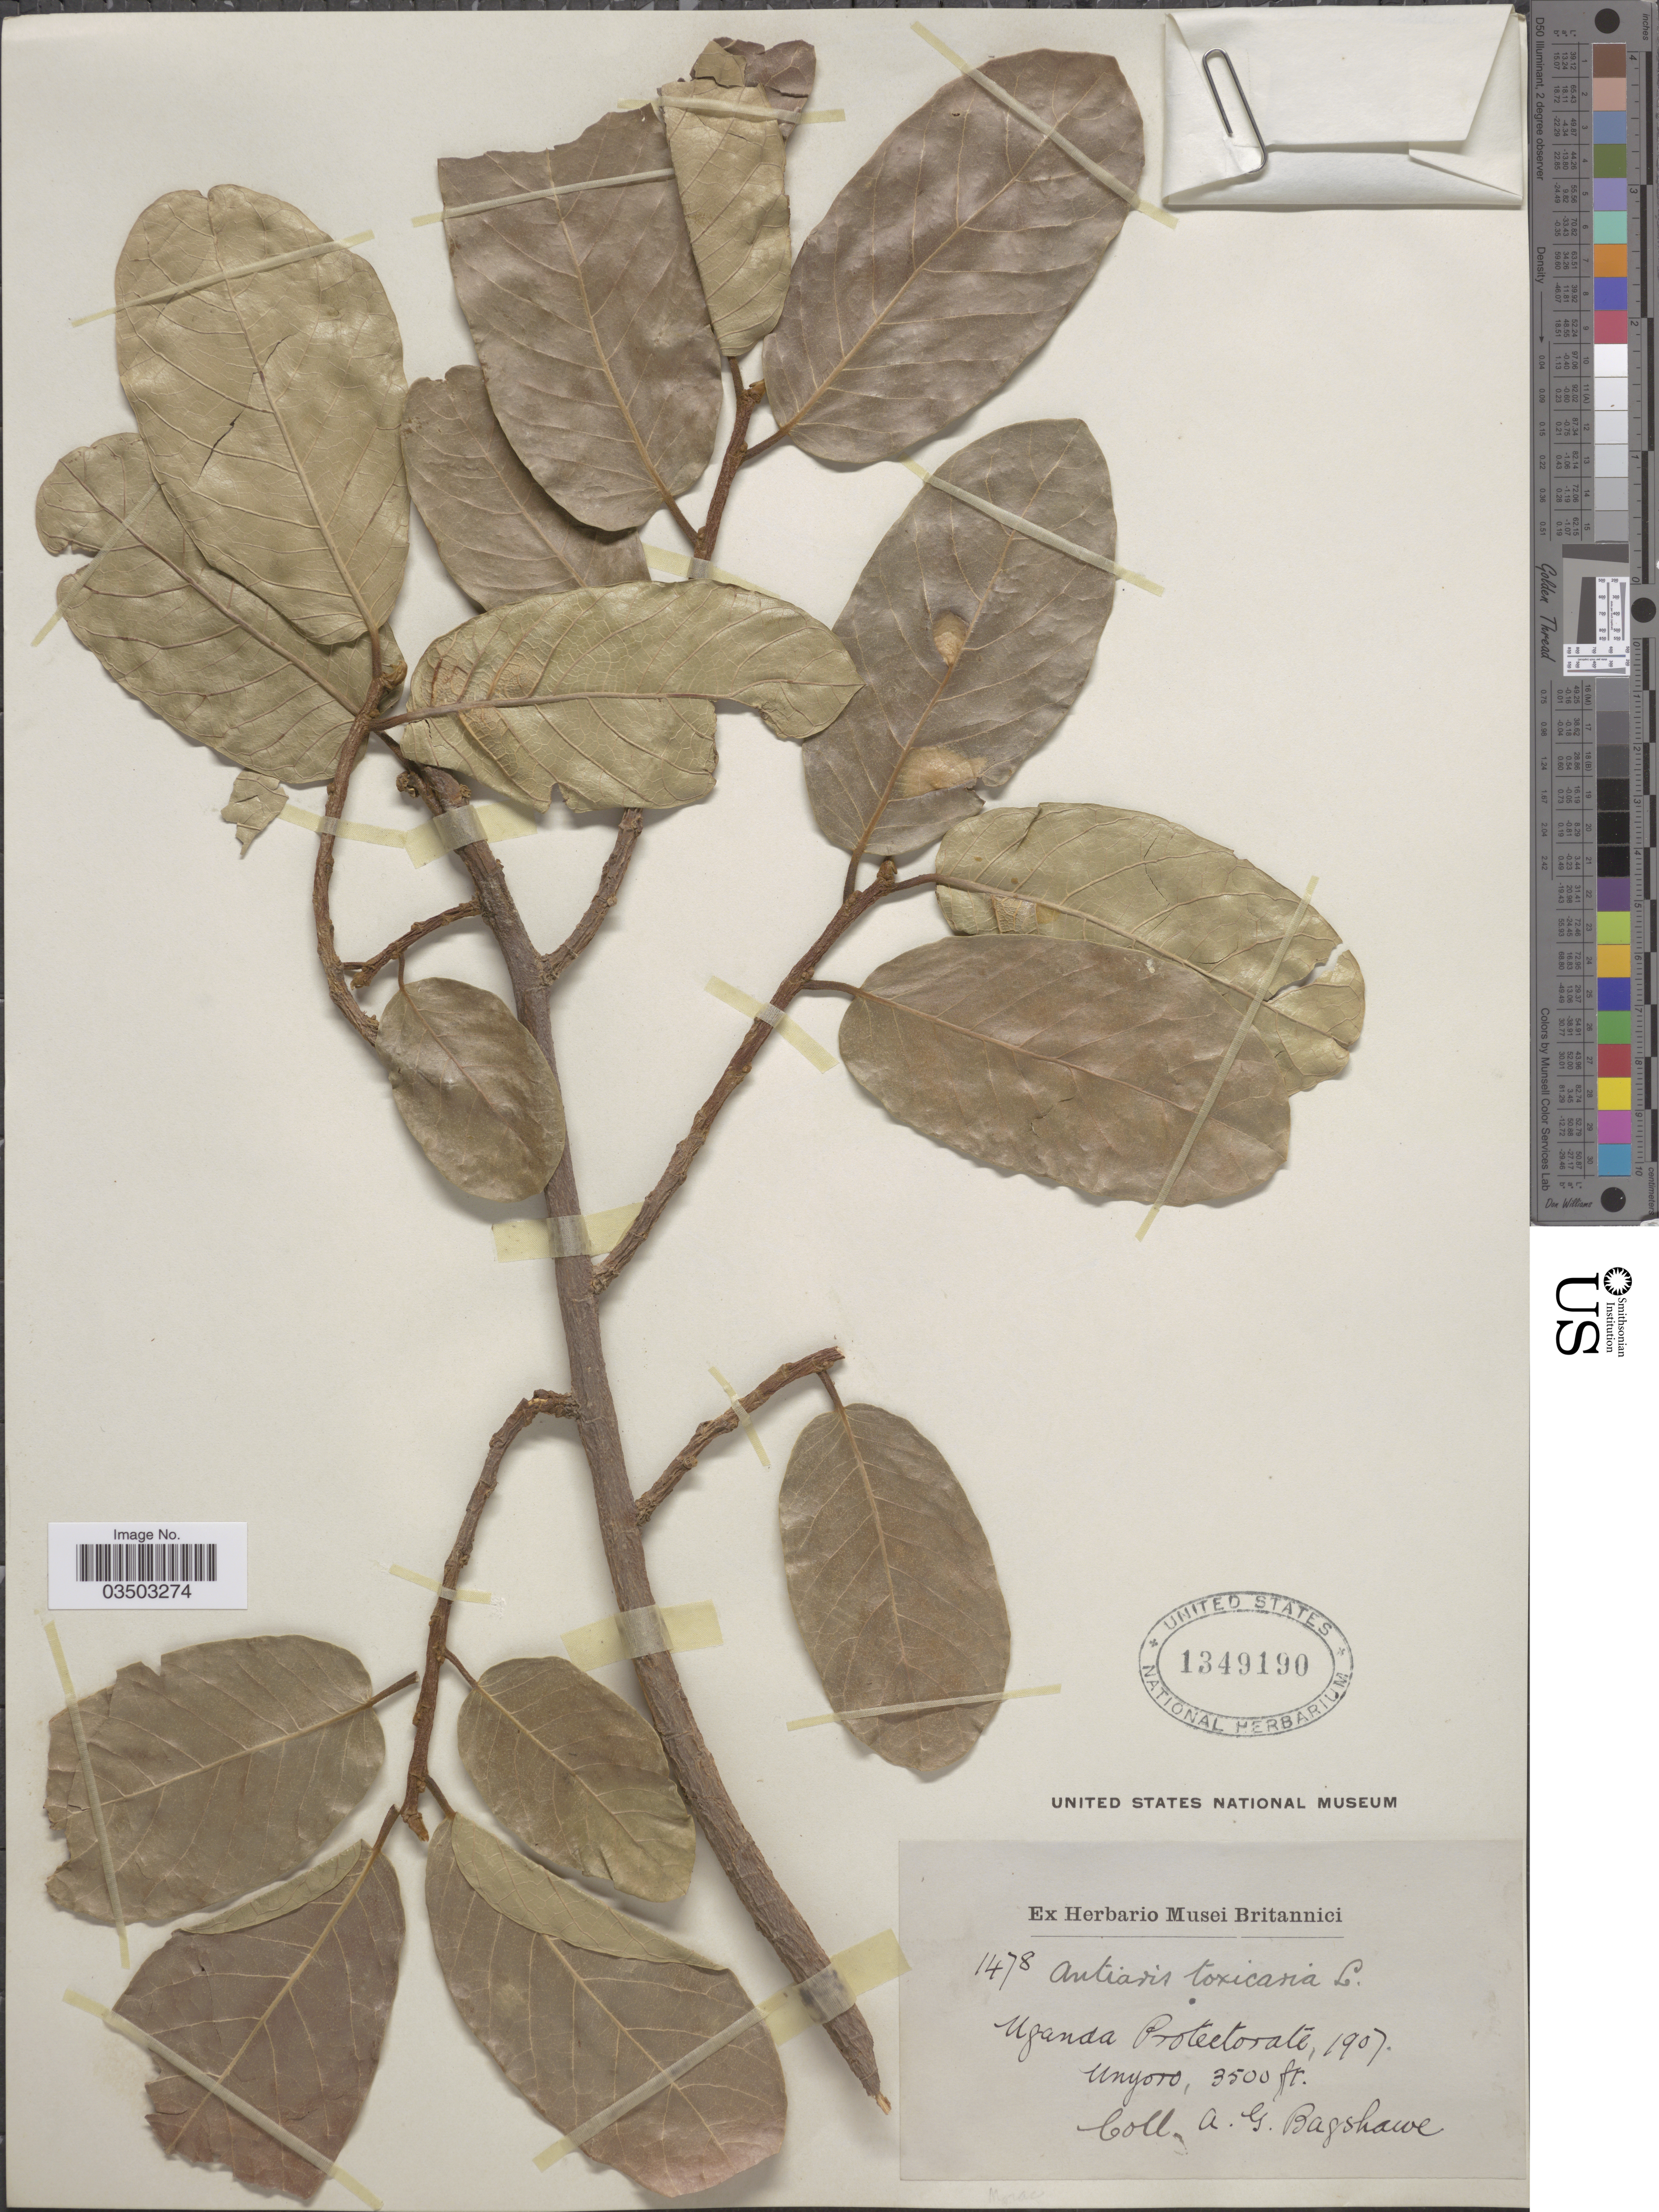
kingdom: Plantae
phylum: Tracheophyta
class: Magnoliopsida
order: Rosales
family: Moraceae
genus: Antiaris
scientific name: Antiaris toxicaria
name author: Lesch.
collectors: A. Bagshawe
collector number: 1478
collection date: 1907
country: Uganda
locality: Uganda Protectorate, Unyoro.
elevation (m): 1067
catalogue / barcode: US 1349190